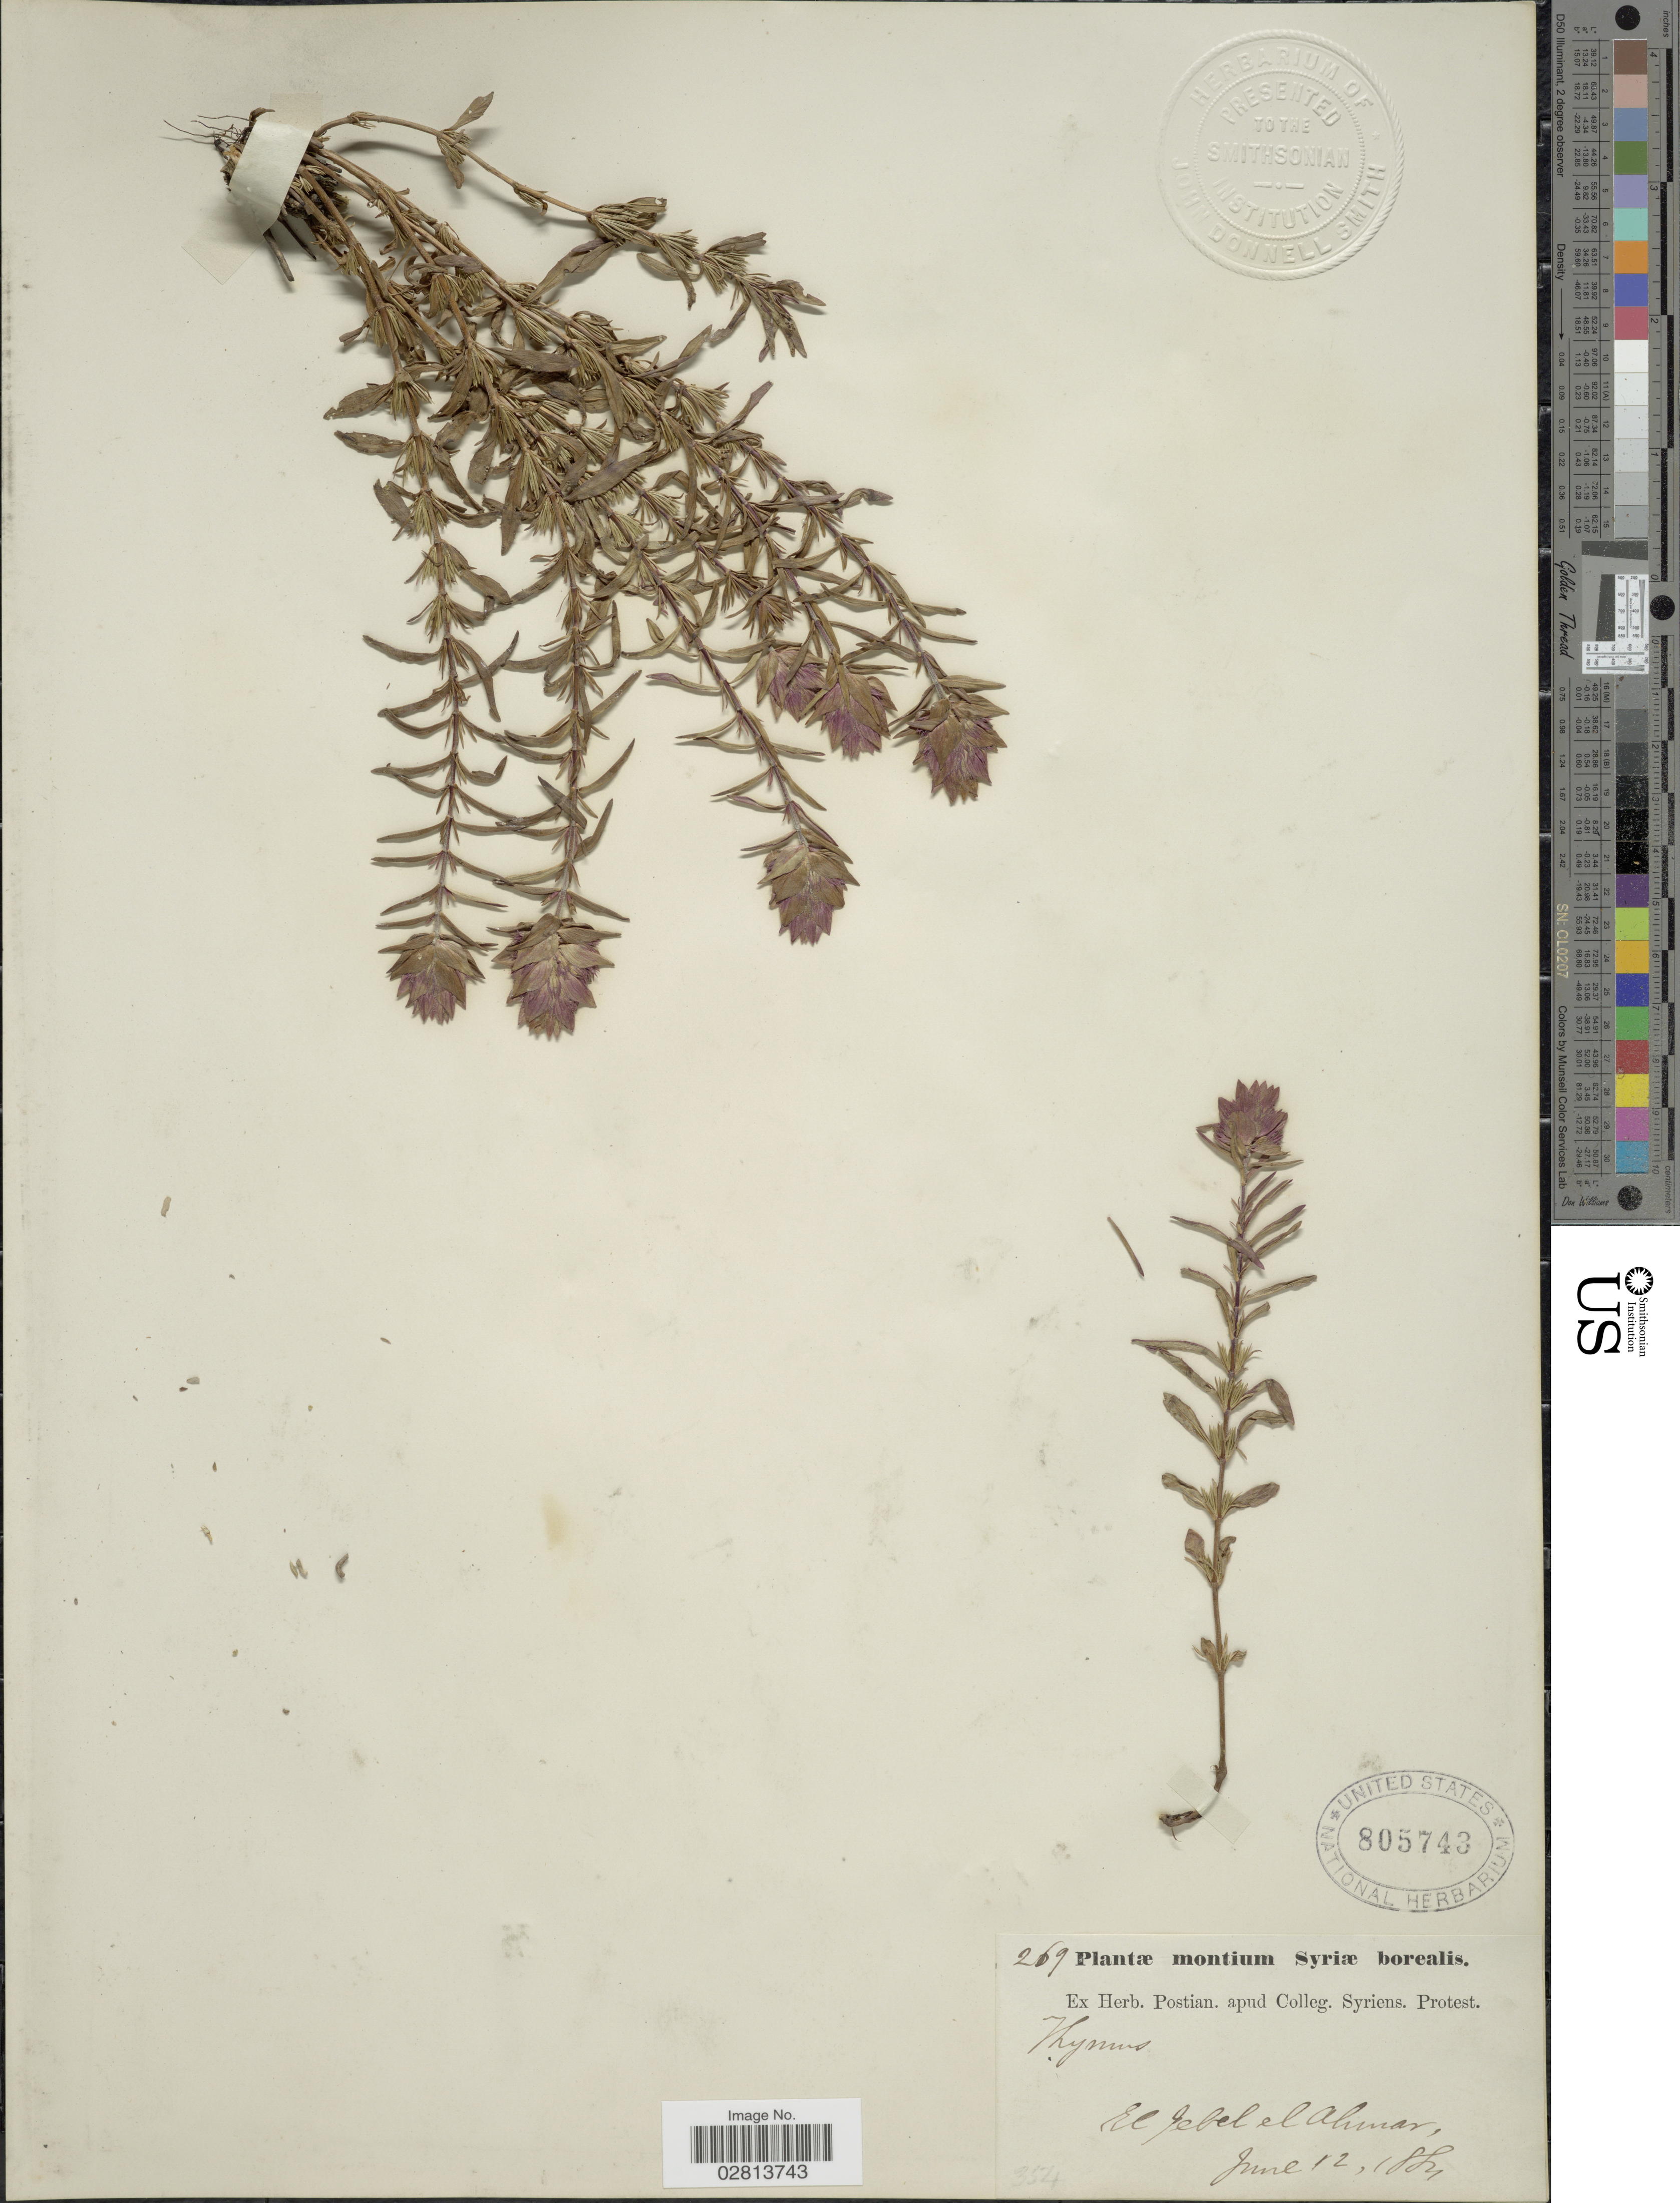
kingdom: Plantae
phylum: Tracheophyta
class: Magnoliopsida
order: Lamiales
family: Lamiaceae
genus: Thymus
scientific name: Thymus sp.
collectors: ex herb. Postian. apud Colleg. Syriens. Protest. USE "Fannie P. A. Shepard" (10308853) AS PRIMARY COLLECTOR INSTEAD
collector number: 269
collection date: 1884-06-12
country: Syria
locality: Montium Syriæ borealis, El Jebel el Ahmar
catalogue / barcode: US 805743